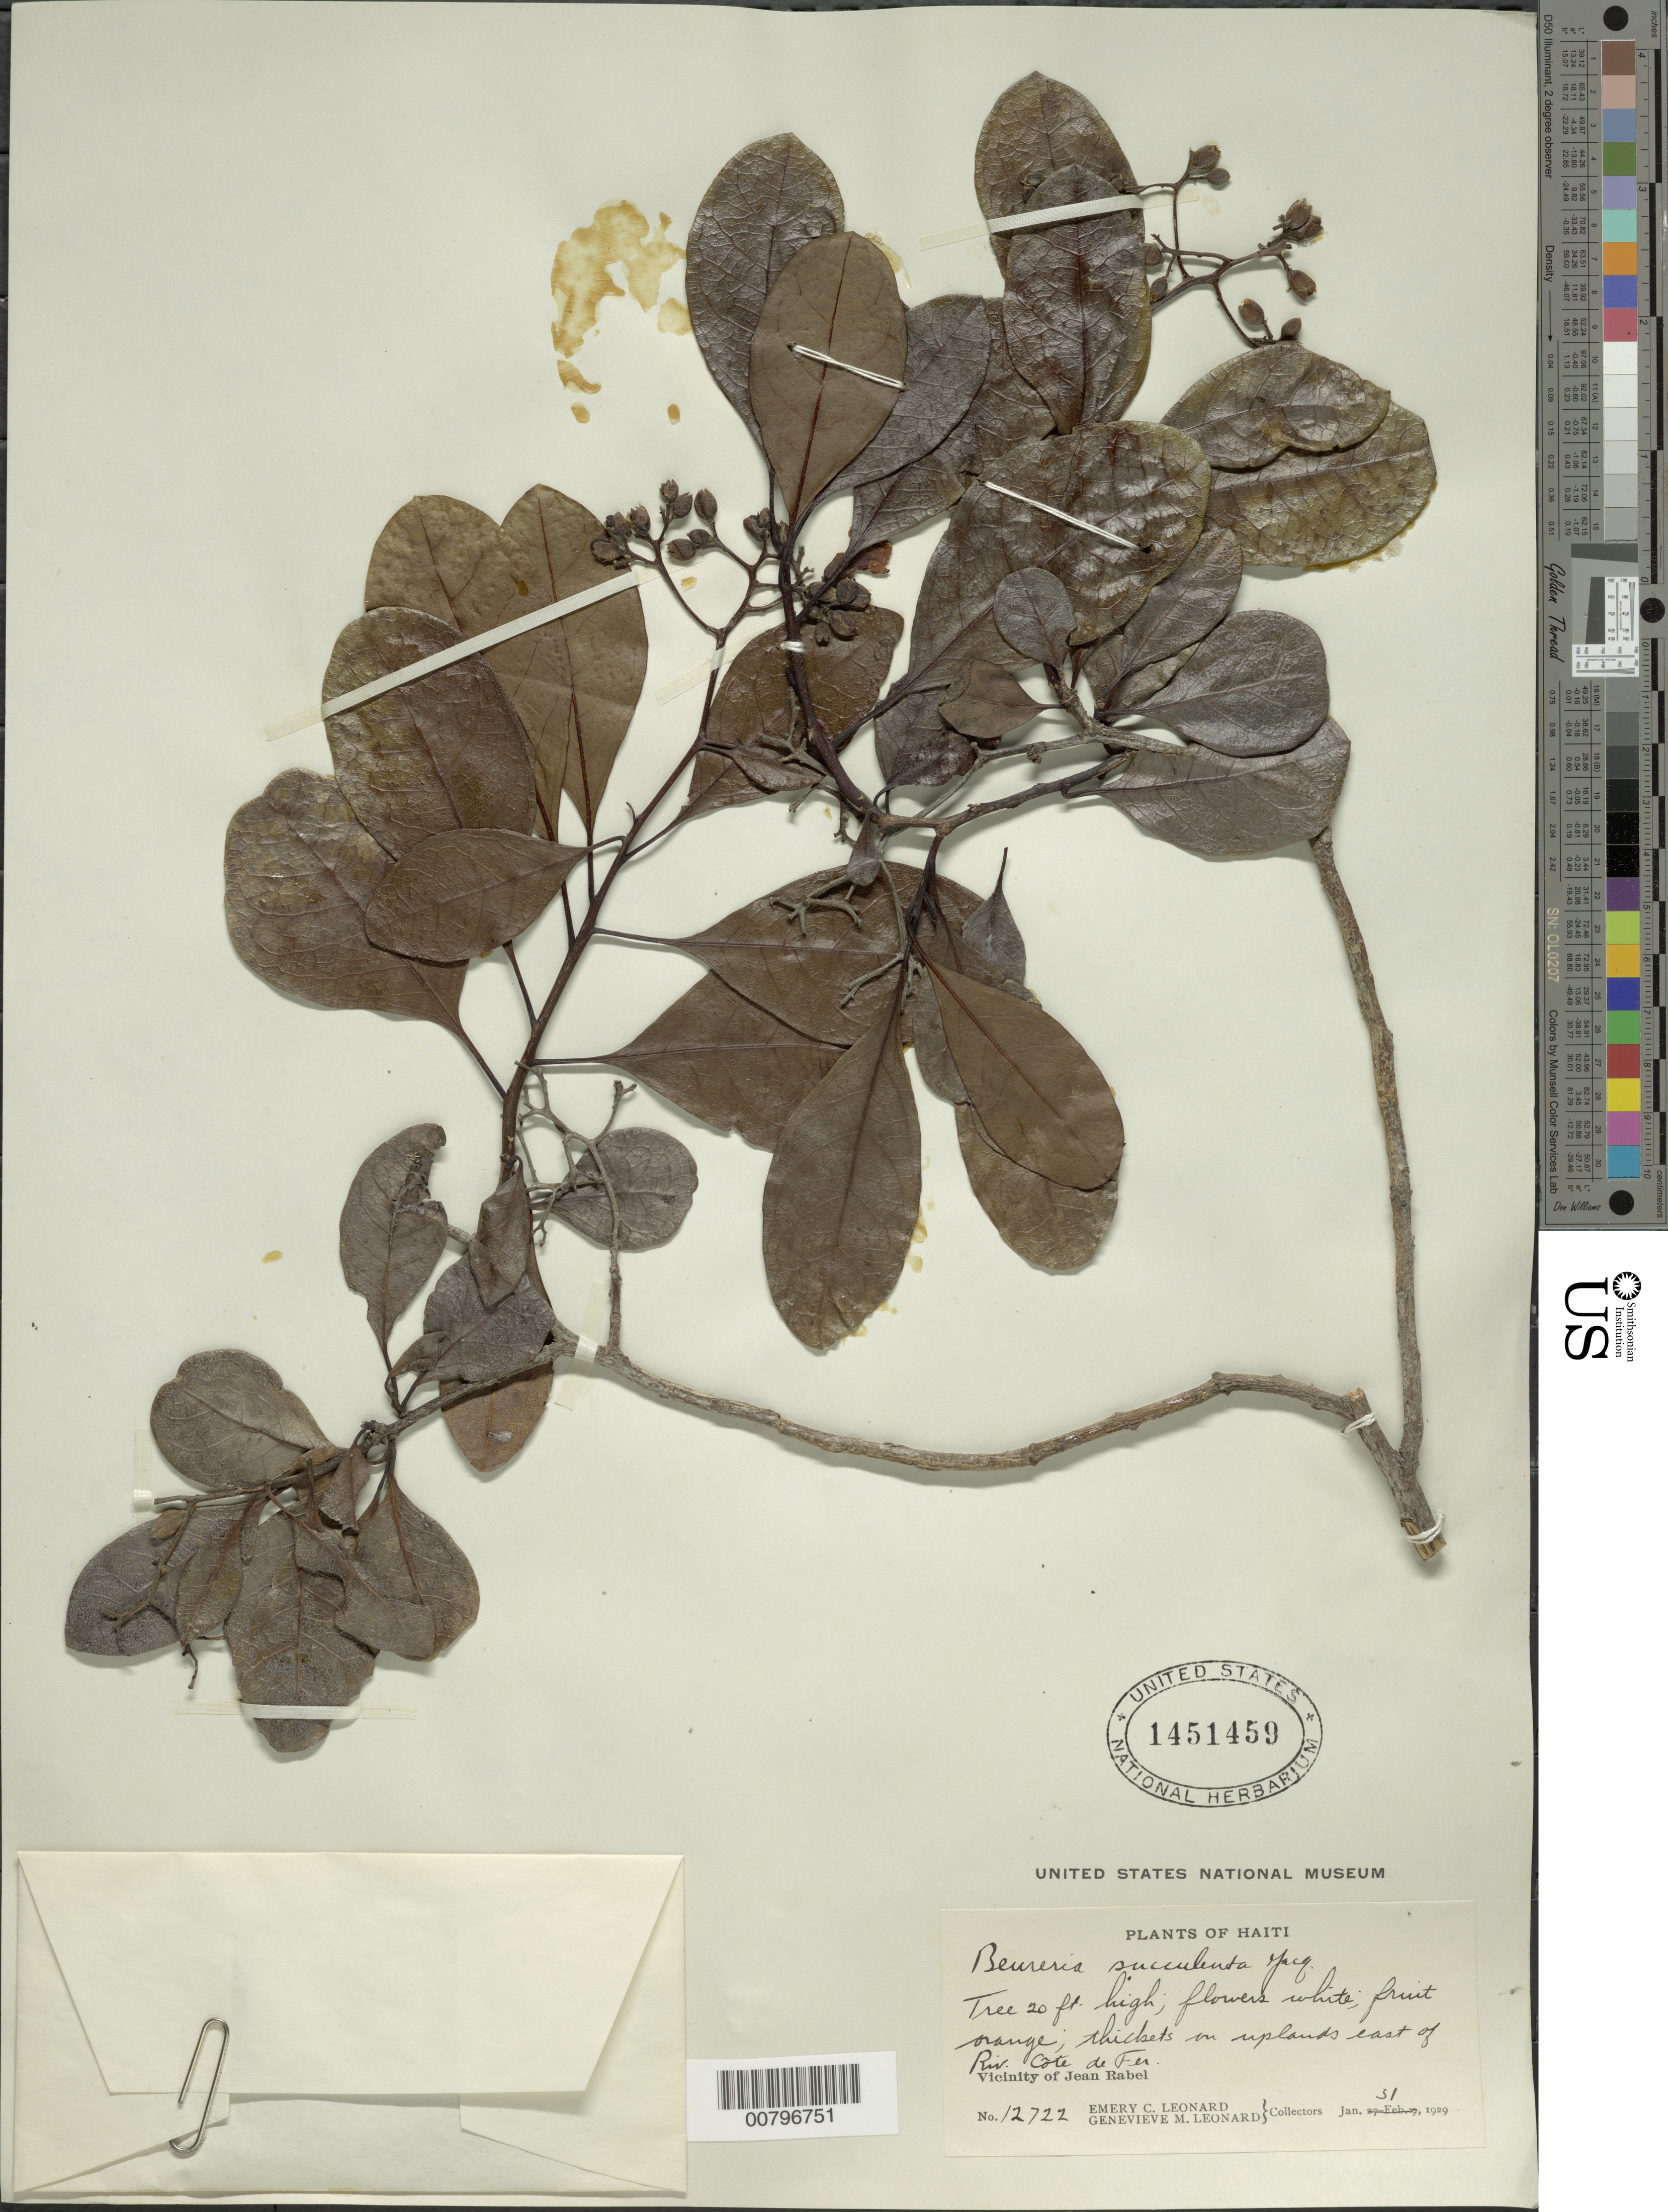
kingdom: Plantae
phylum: Tracheophyta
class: Magnoliopsida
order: Boraginales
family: Ehretiaceae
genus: Bourreria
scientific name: Bourreria succulenta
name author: Jacq.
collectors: E. C. Leonard & G. M. Leonard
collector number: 12722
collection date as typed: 31 Jan 1929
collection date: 1929-01-31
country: Haiti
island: Hispaniola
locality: Vicinity of Jean Rabel, east of Riv. Côte de Fer.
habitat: Thickets on uplands.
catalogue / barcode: US 1451459